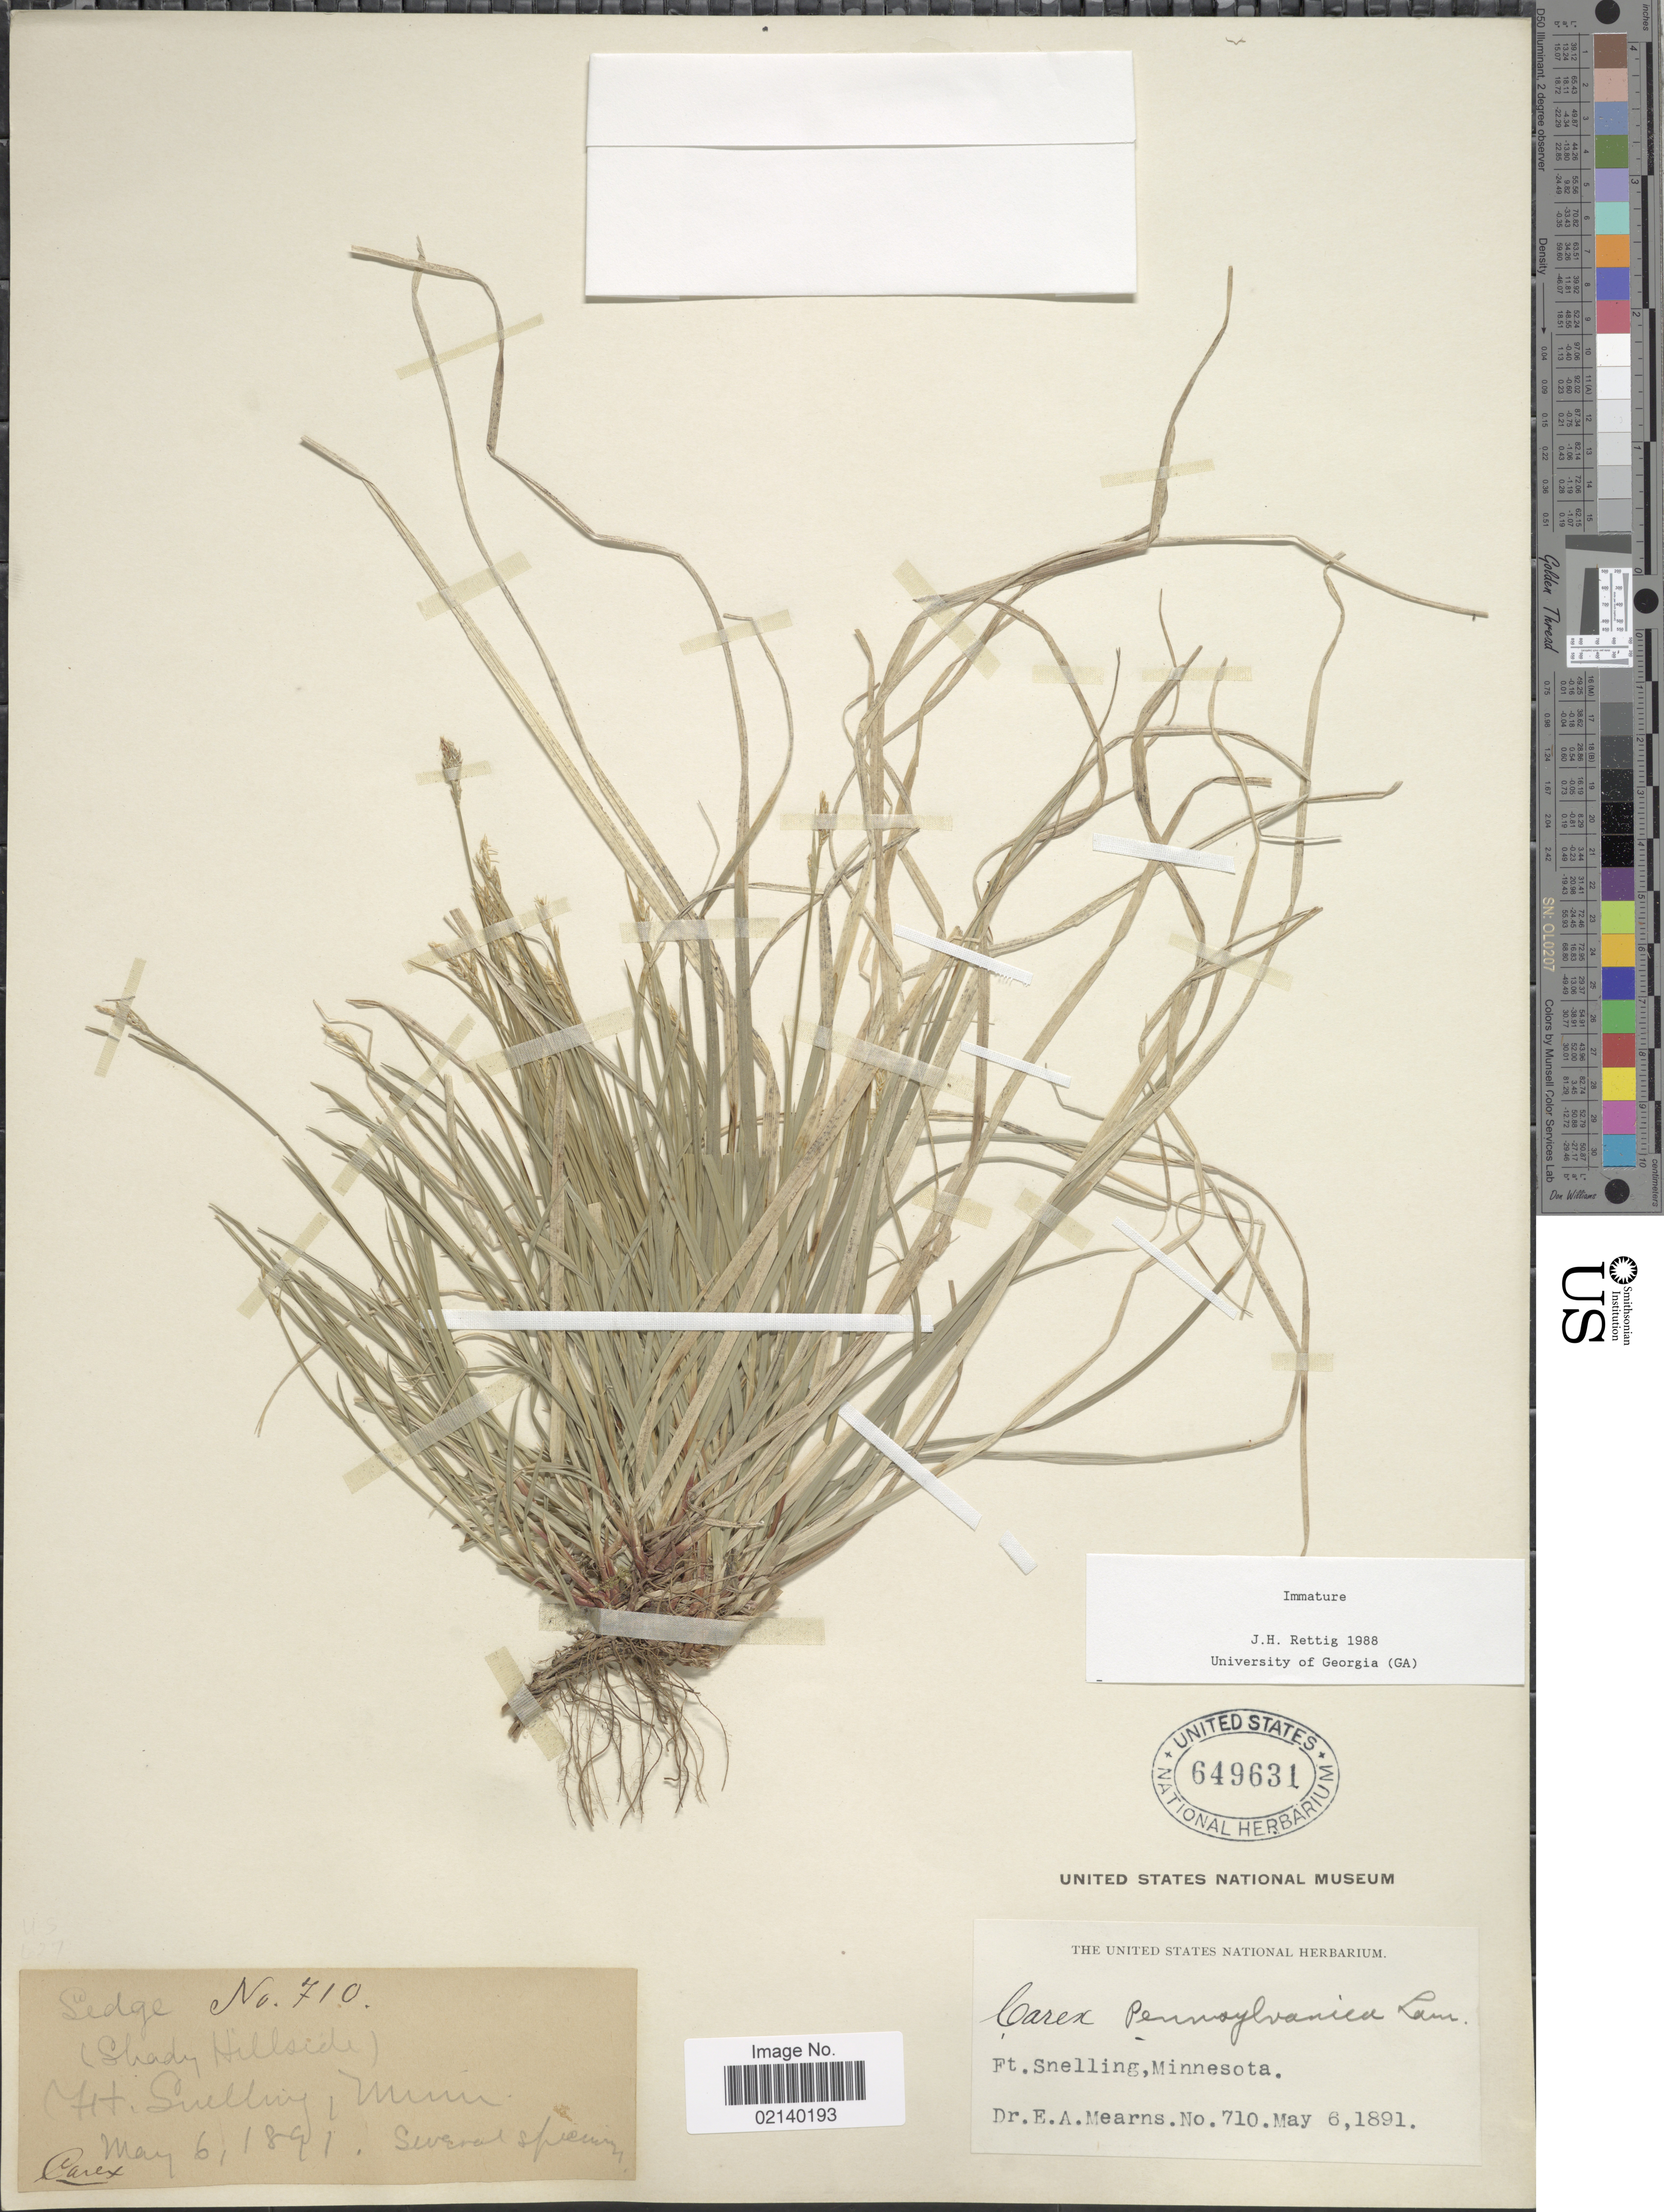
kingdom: Plantae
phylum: Tracheophyta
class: Liliopsida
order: Poales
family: Cyperaceae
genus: Carex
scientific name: Carex sp.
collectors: E. A. Mearns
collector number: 710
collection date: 1891-05-06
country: United States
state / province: Minnesota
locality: Ft. Snelling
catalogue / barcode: US 649631